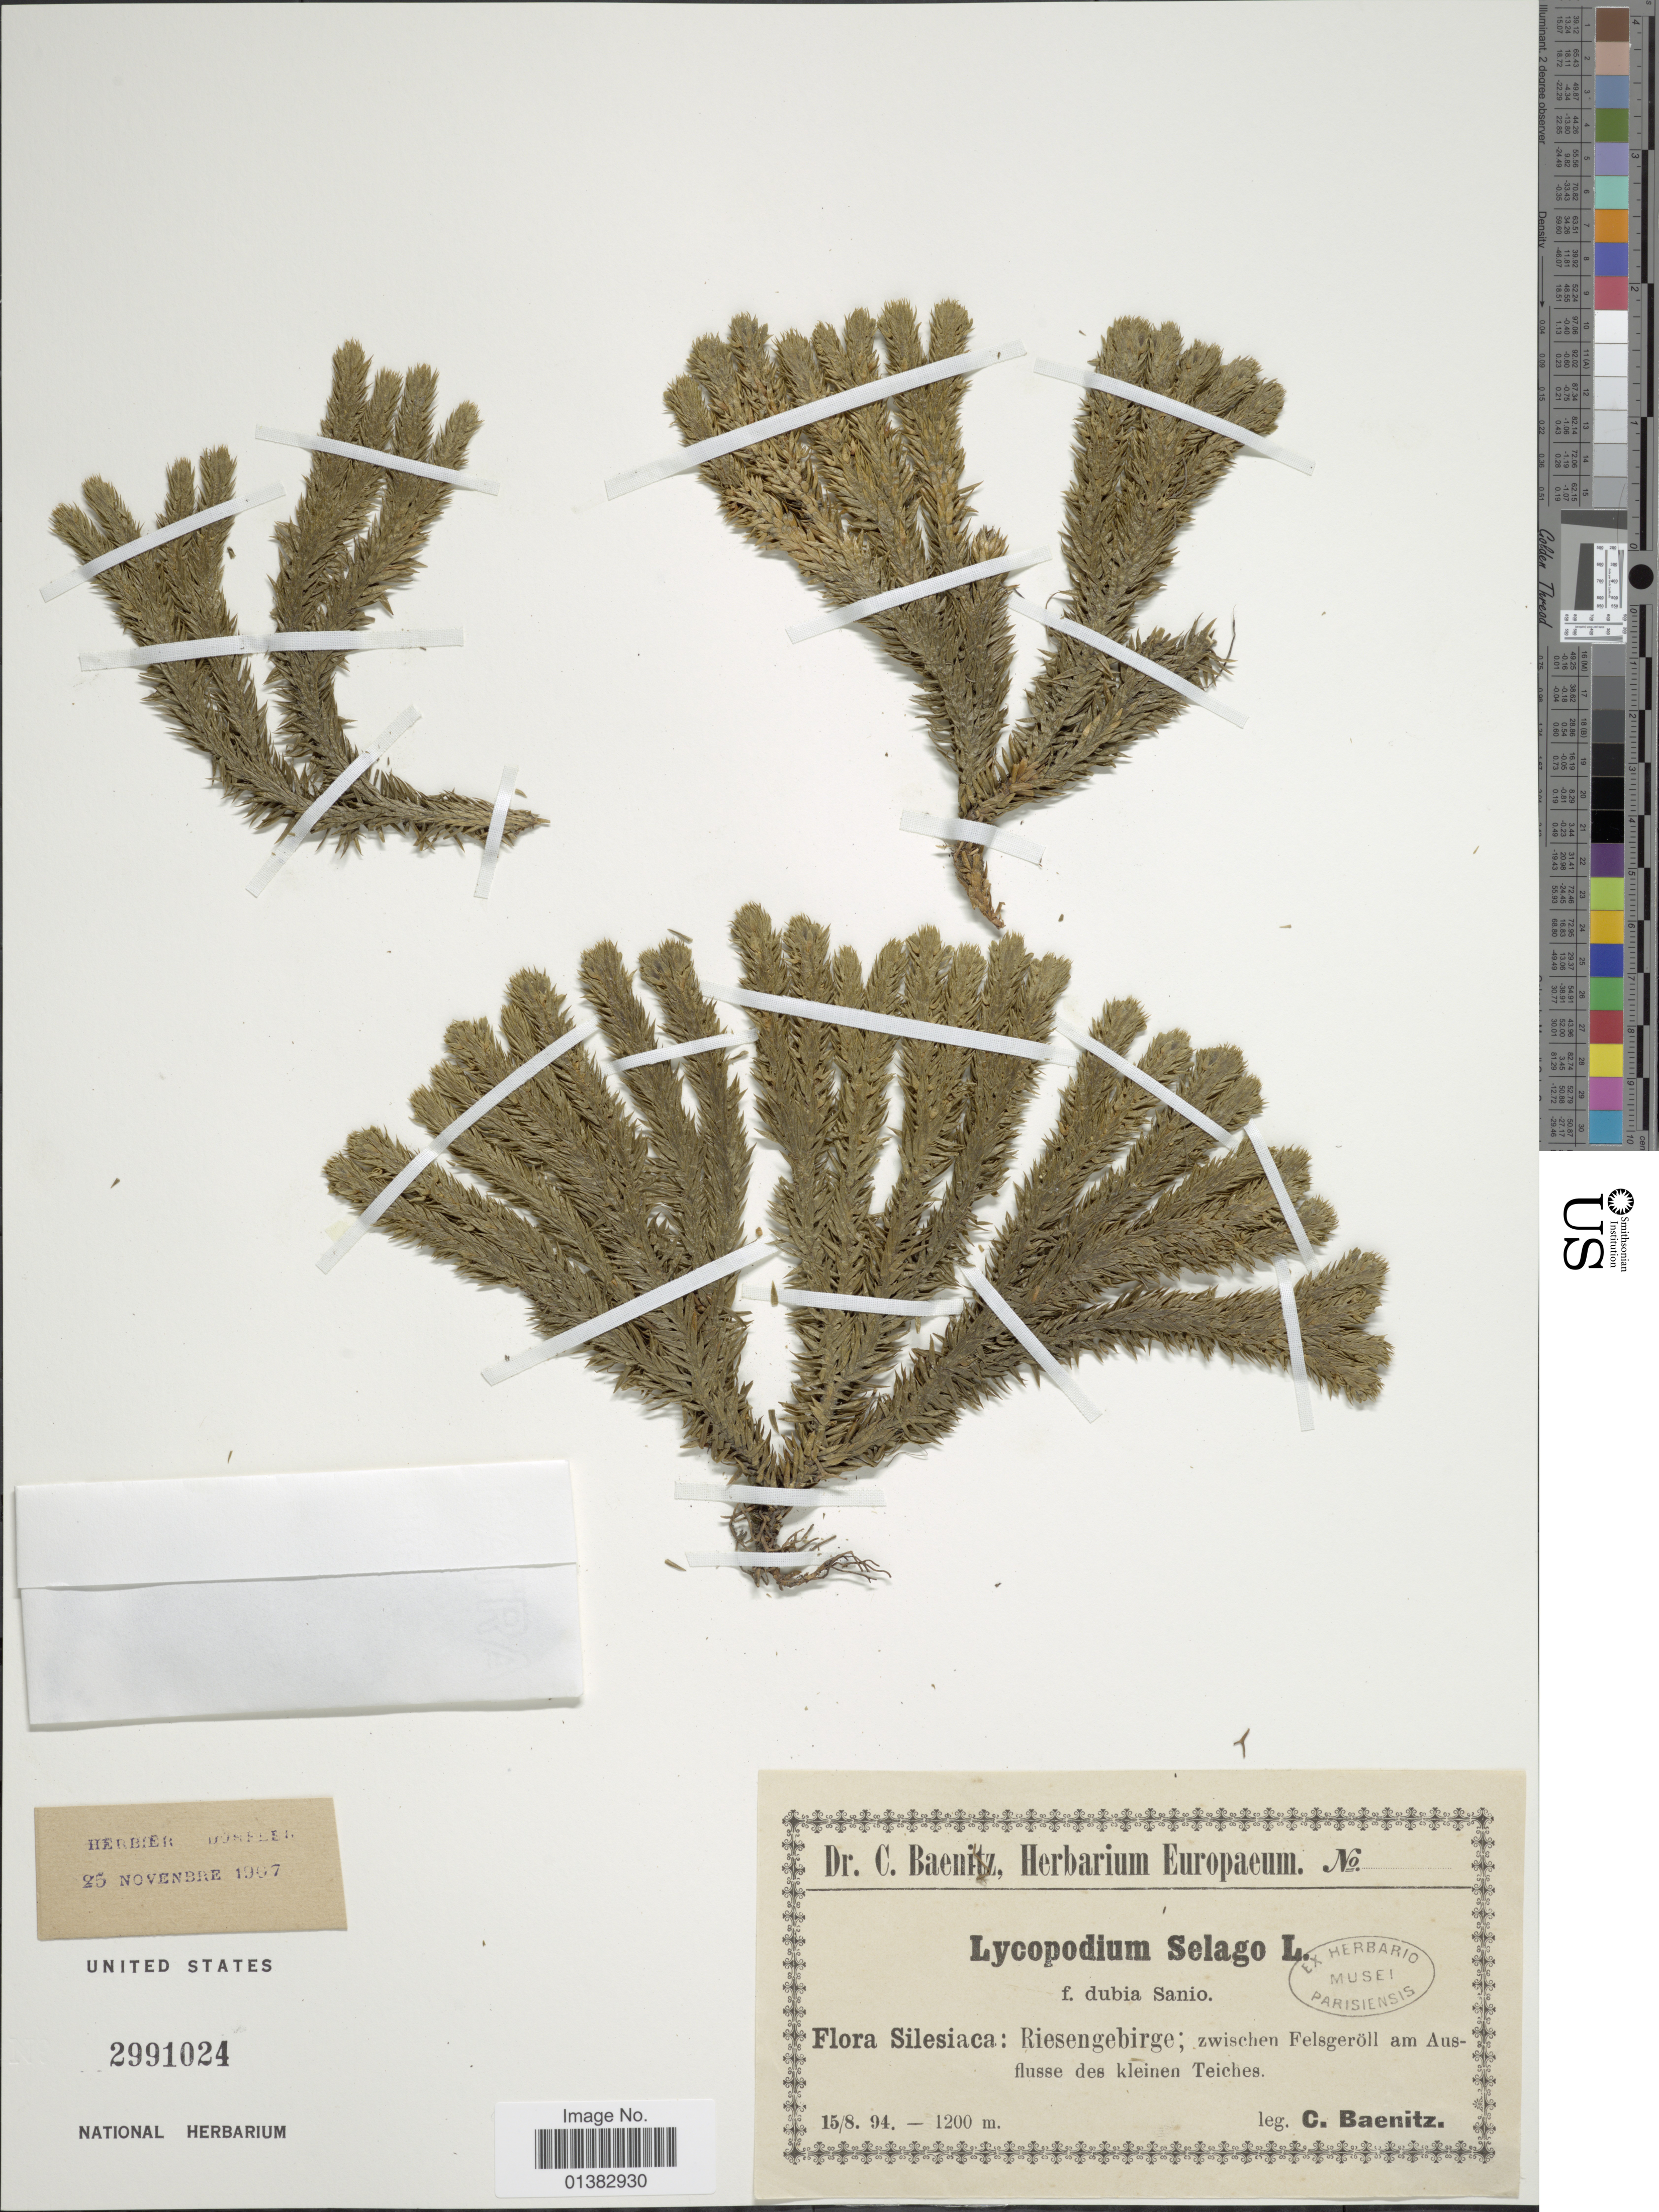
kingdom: Plantae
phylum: Tracheophyta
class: Lycopodiopsida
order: Lycopodiales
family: Lycopodiaceae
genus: Huperzia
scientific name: Huperzia selago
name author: (L.) Bernh. ex Schrank & Mart.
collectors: C. G. Baenitz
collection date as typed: Transcribed d/m/y: 15/8/94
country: Poland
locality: Silesiaca: Riesengebirge; zwischen Felsgeröll am Ausflusse des kleinen Teiches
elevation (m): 1200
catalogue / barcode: US 2991024